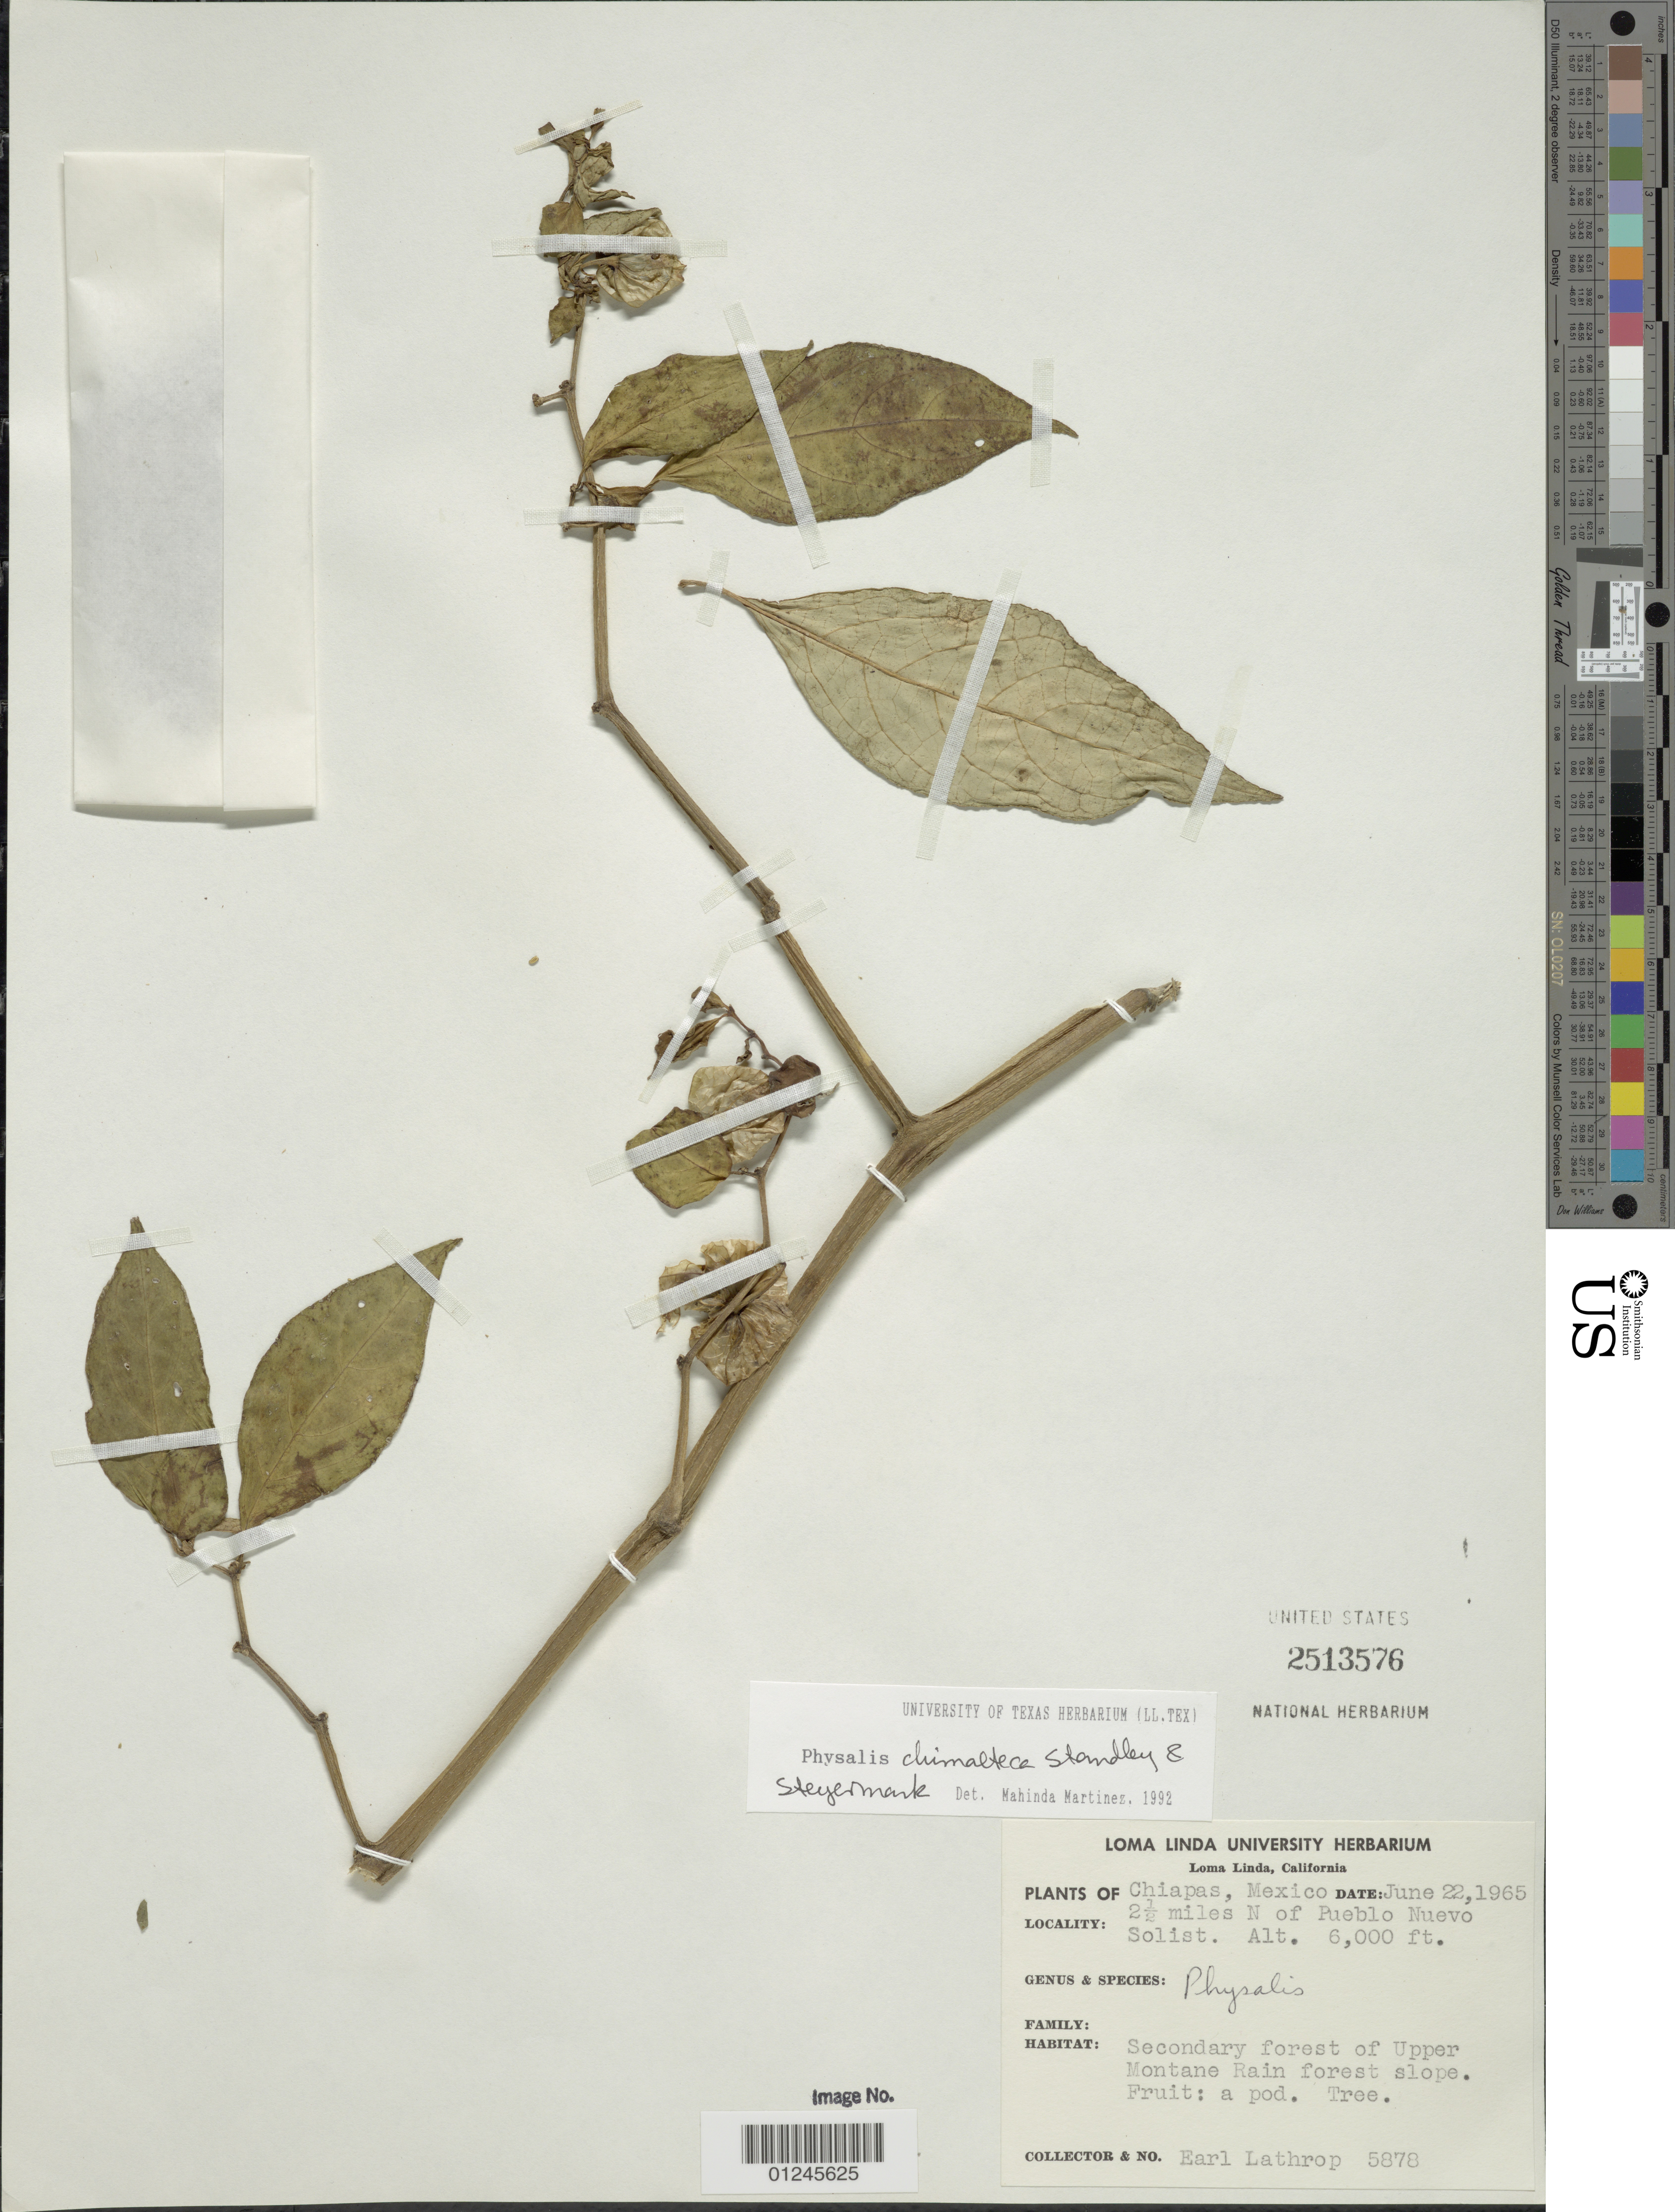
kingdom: Plantae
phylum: Tracheophyta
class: Magnoliopsida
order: Solanales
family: Solanaceae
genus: Physalis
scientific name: Physalis chimalteca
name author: Standl. & Steyerm.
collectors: E. W. Lathrop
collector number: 5878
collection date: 1965-06-22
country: Mexico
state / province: Chiapas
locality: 2½ miles N of Pueblo Nuevo Solist.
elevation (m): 1829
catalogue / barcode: US 2513576